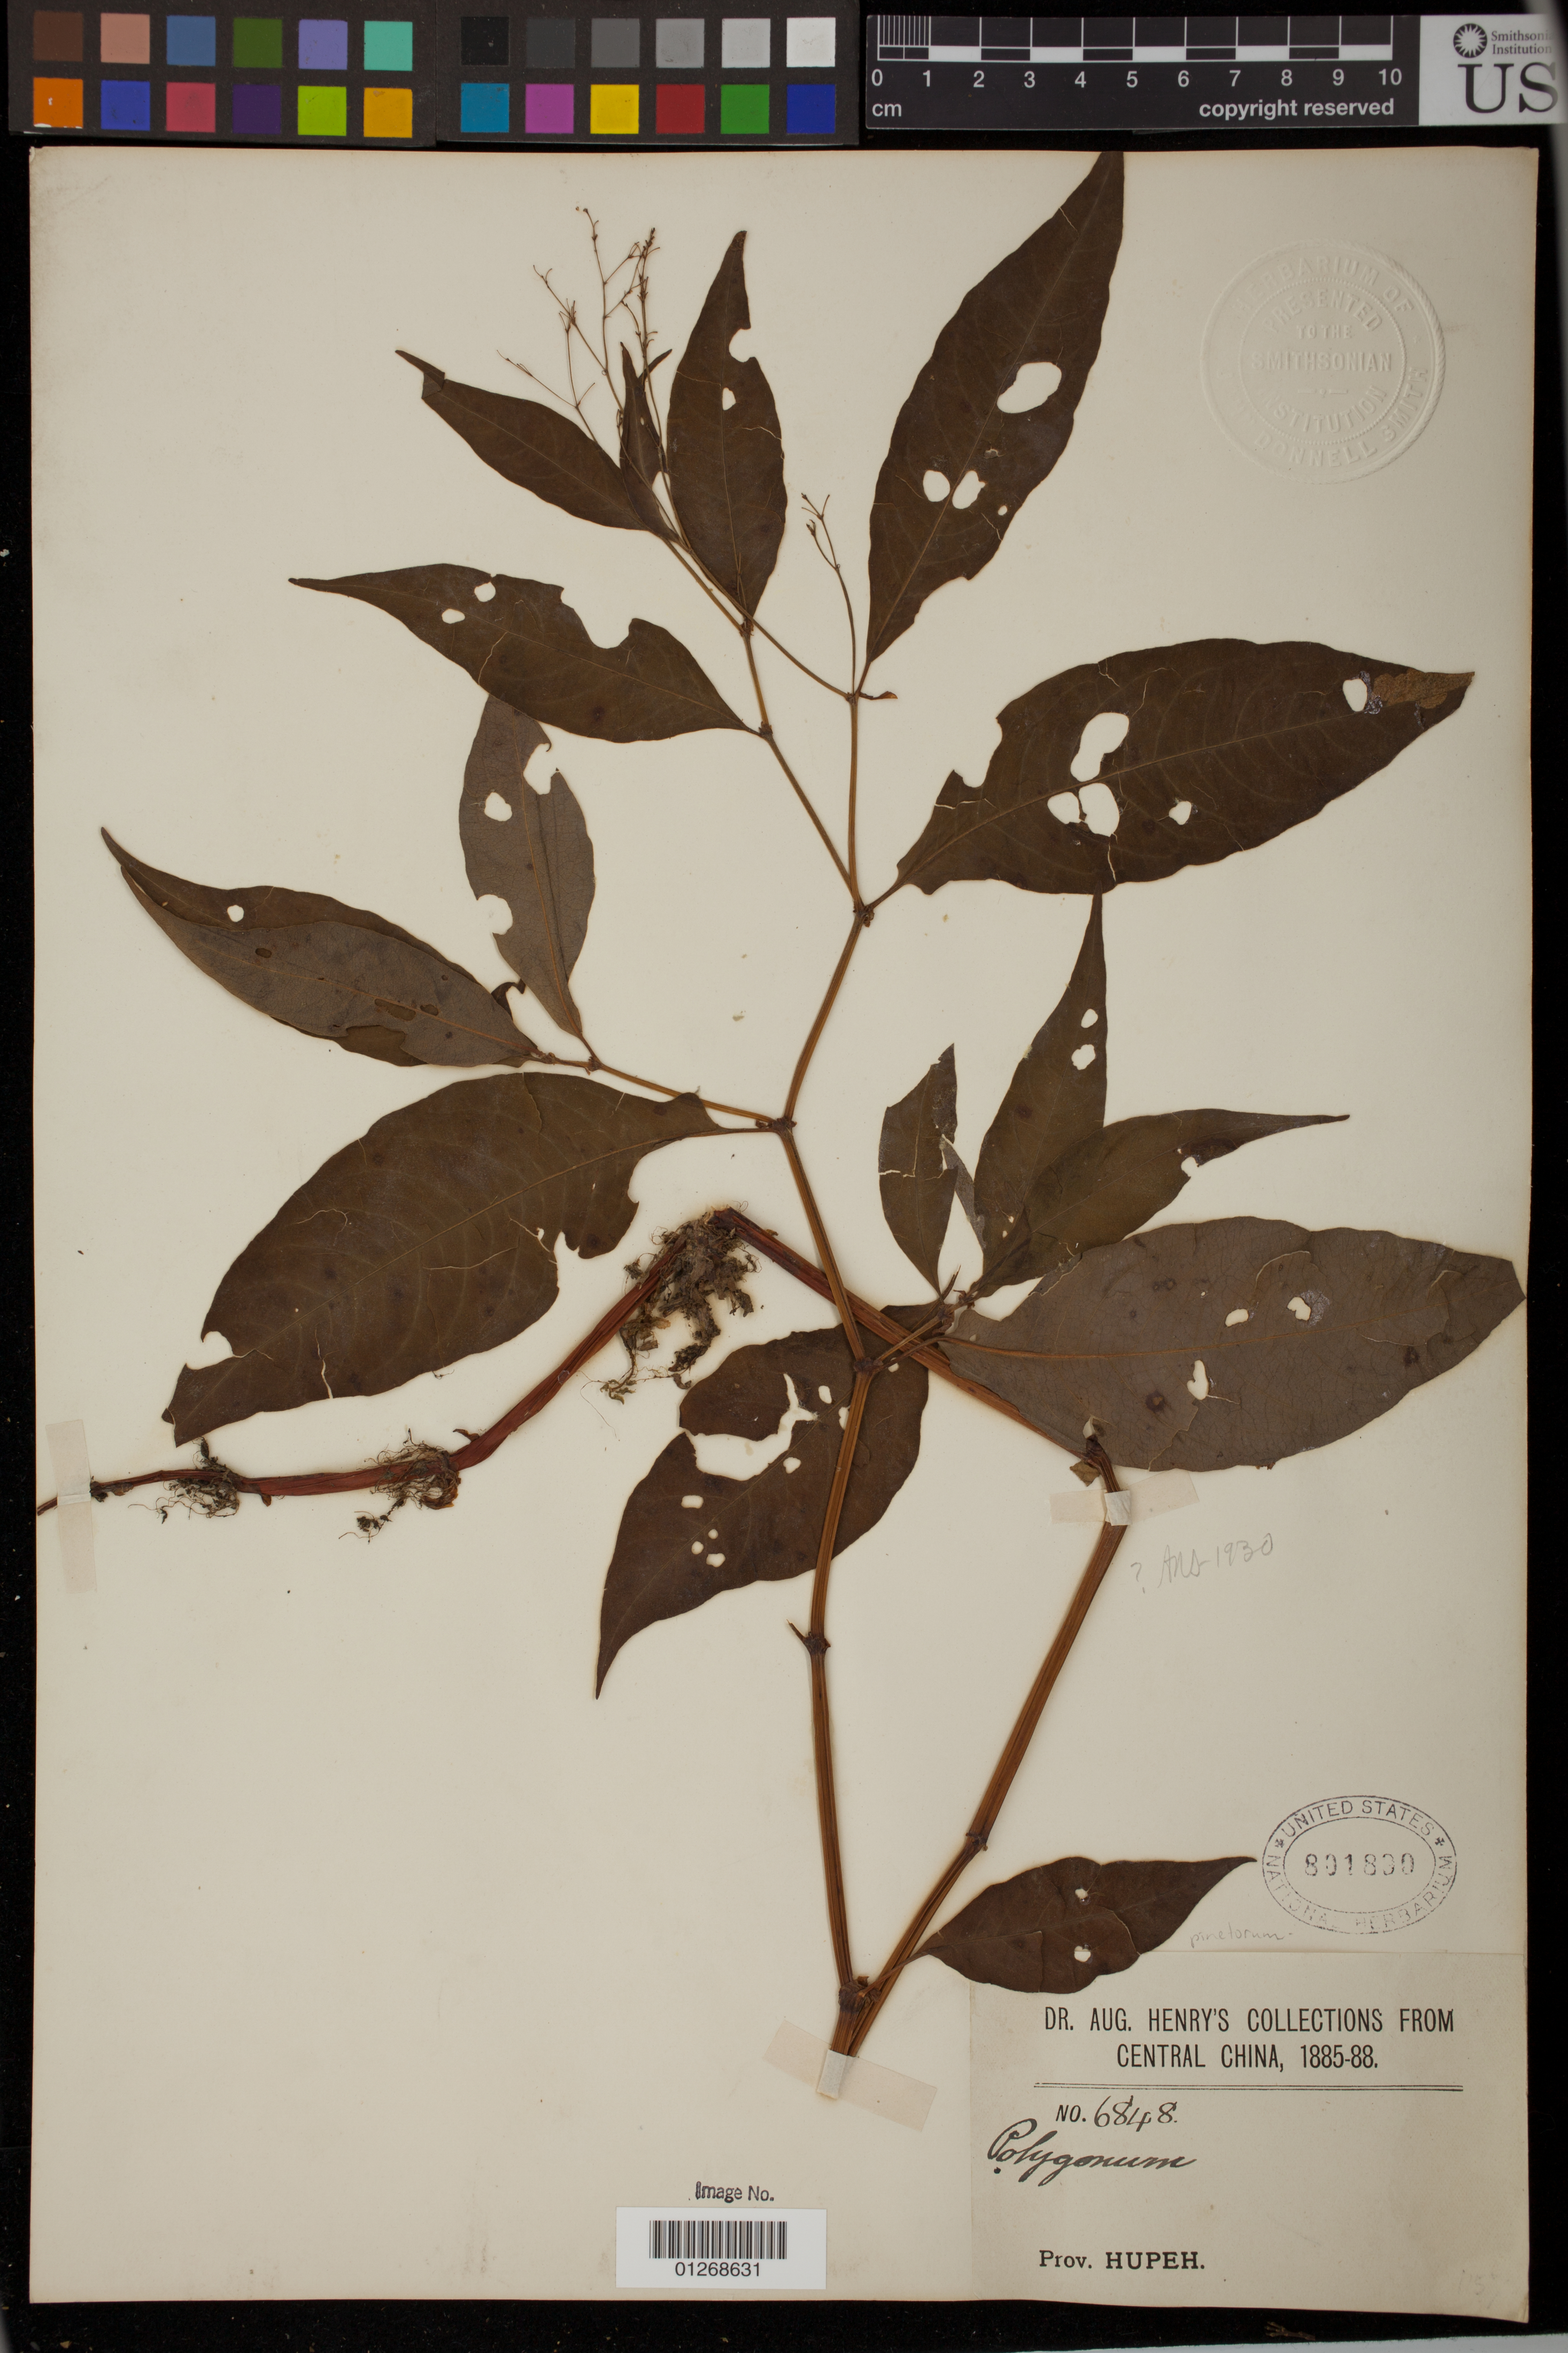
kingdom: Plantae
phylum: Tracheophyta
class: Magnoliopsida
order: Caryophyllales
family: Polygonaceae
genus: Polygonum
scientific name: Polygonum pinetorum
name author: Hemsl.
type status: Isosyntype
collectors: A. Henry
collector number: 6848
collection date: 1885/1888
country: China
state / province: Hubei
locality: Prov. Hupeh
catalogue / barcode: US 801890